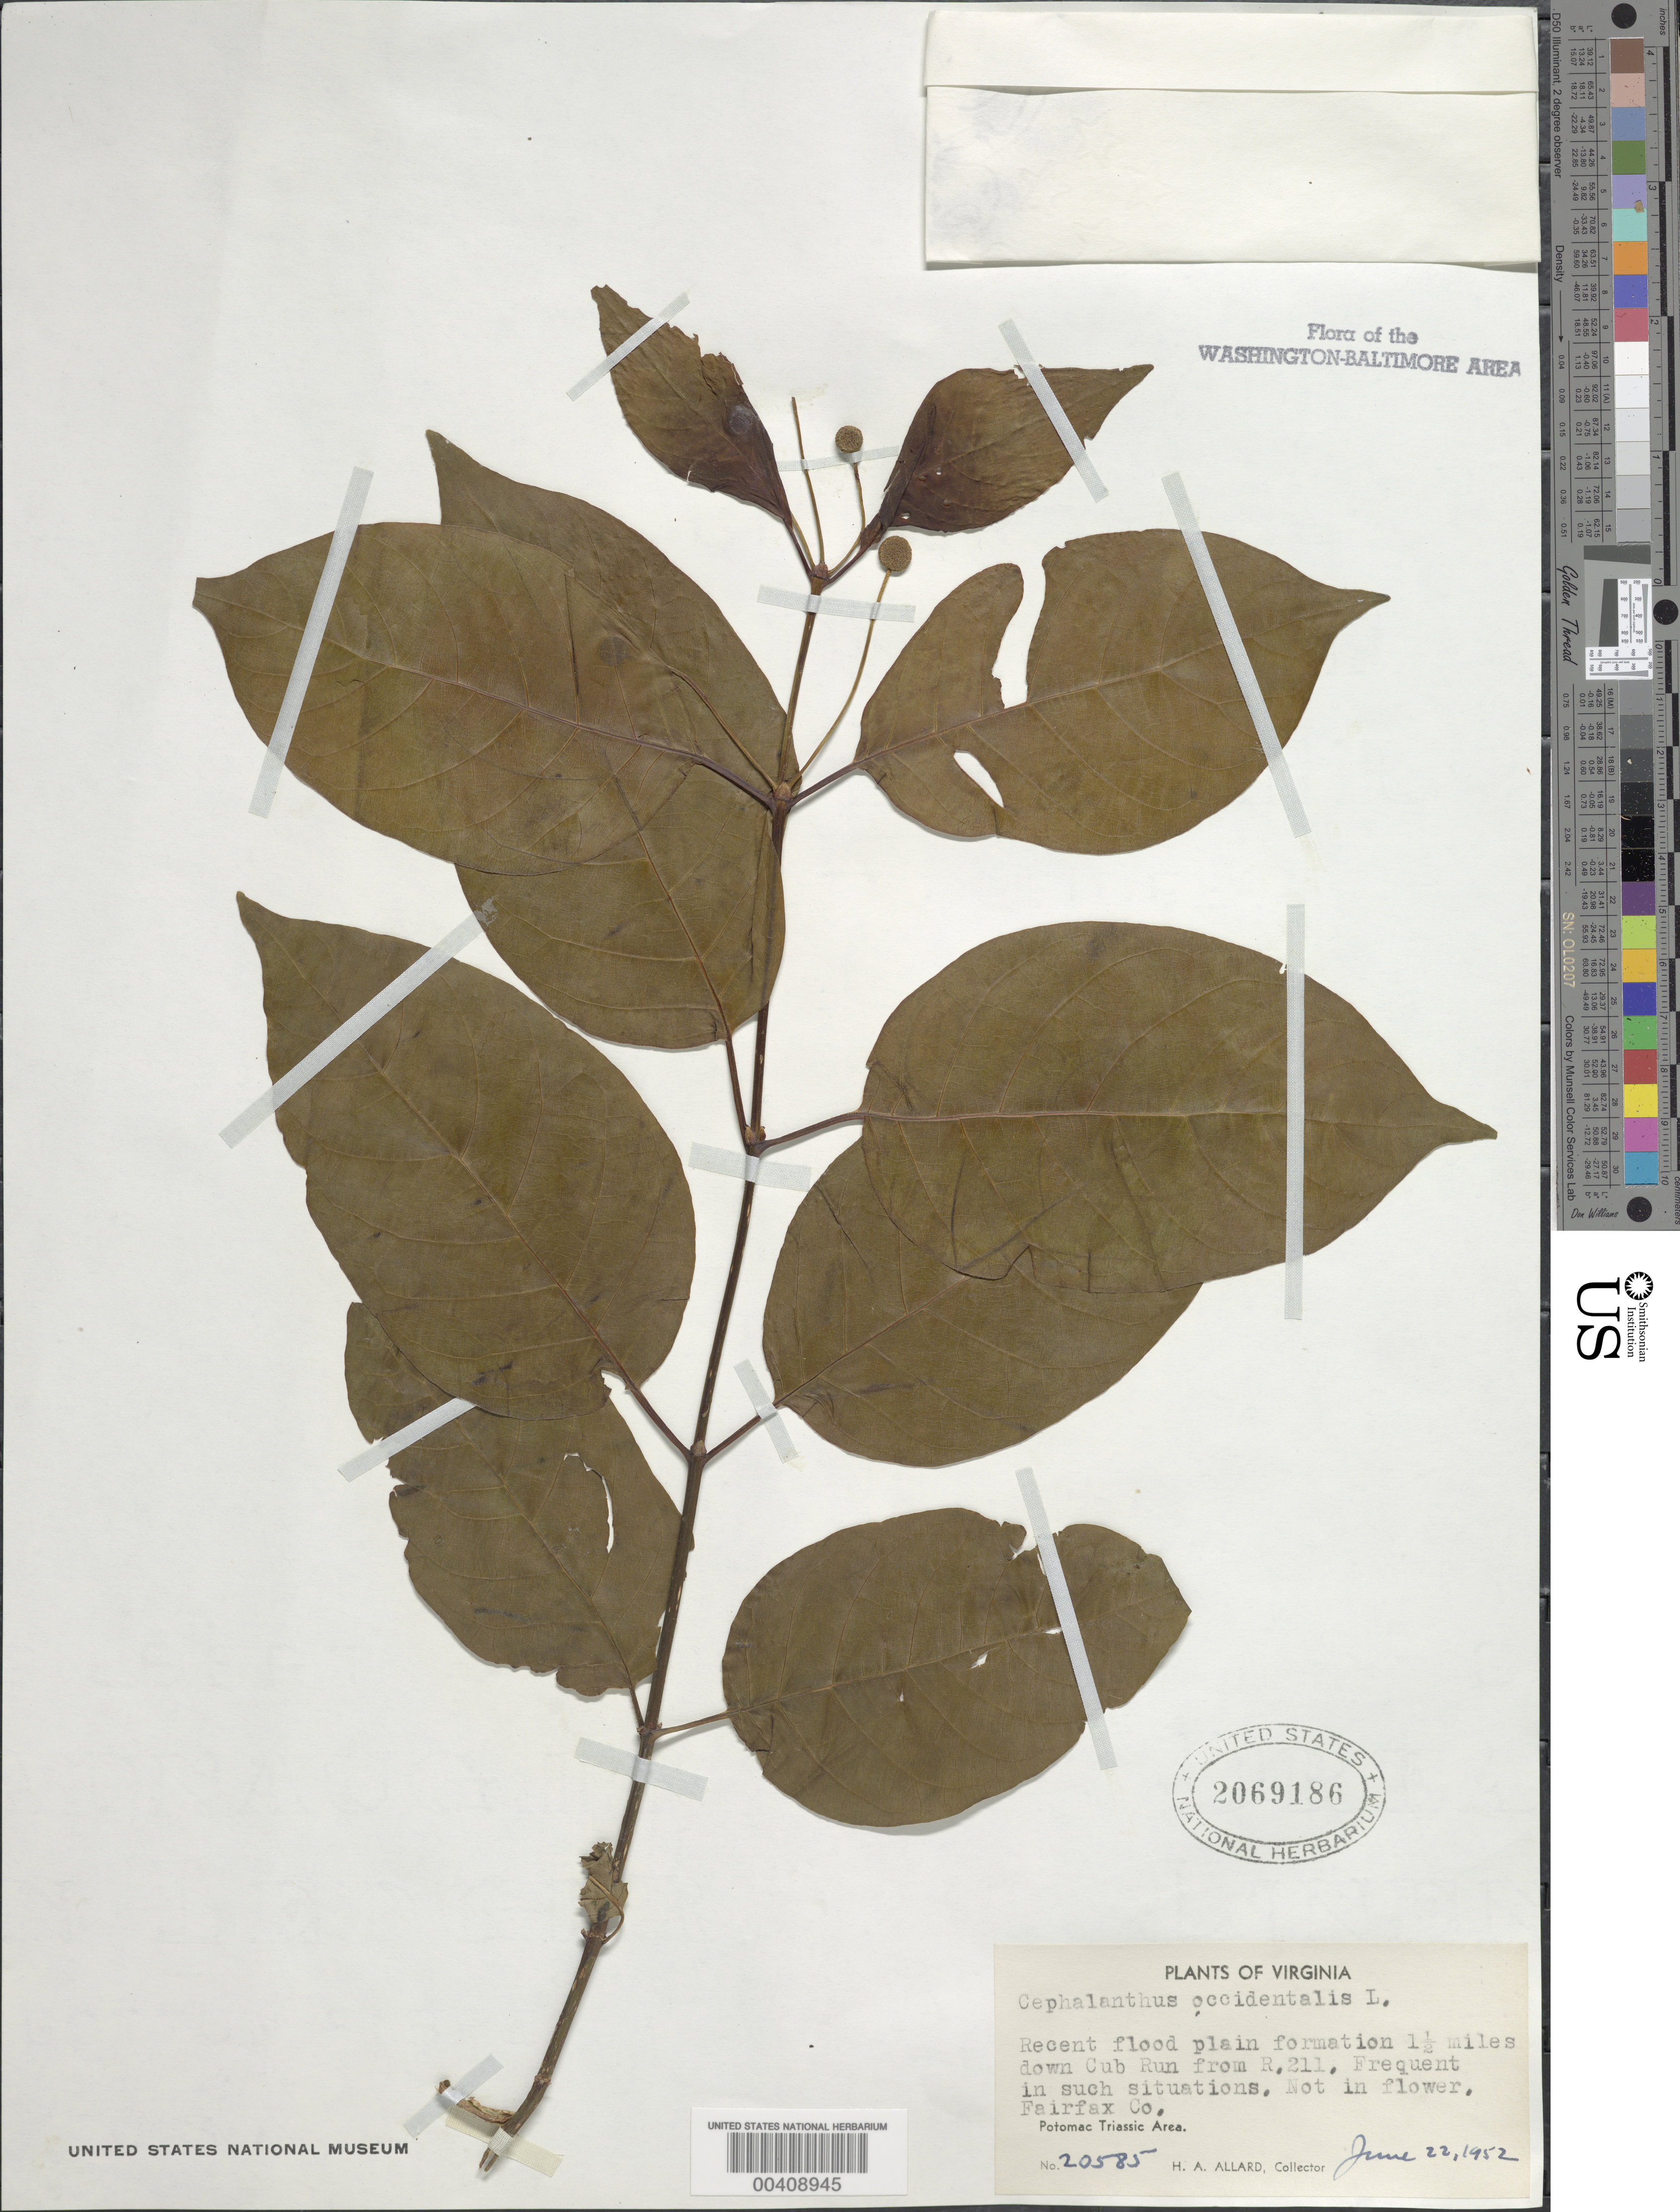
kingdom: Plantae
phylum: Tracheophyta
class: Magnoliopsida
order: Gentianales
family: Rubiaceae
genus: Cephalanthus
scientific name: Cephalanthus occidentalis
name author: L.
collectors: H. A. Allard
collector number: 20585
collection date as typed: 22 Jun 1952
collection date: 1952-06-22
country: United States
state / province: Virginia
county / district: Fairfax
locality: Cub Run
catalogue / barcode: US 2069186